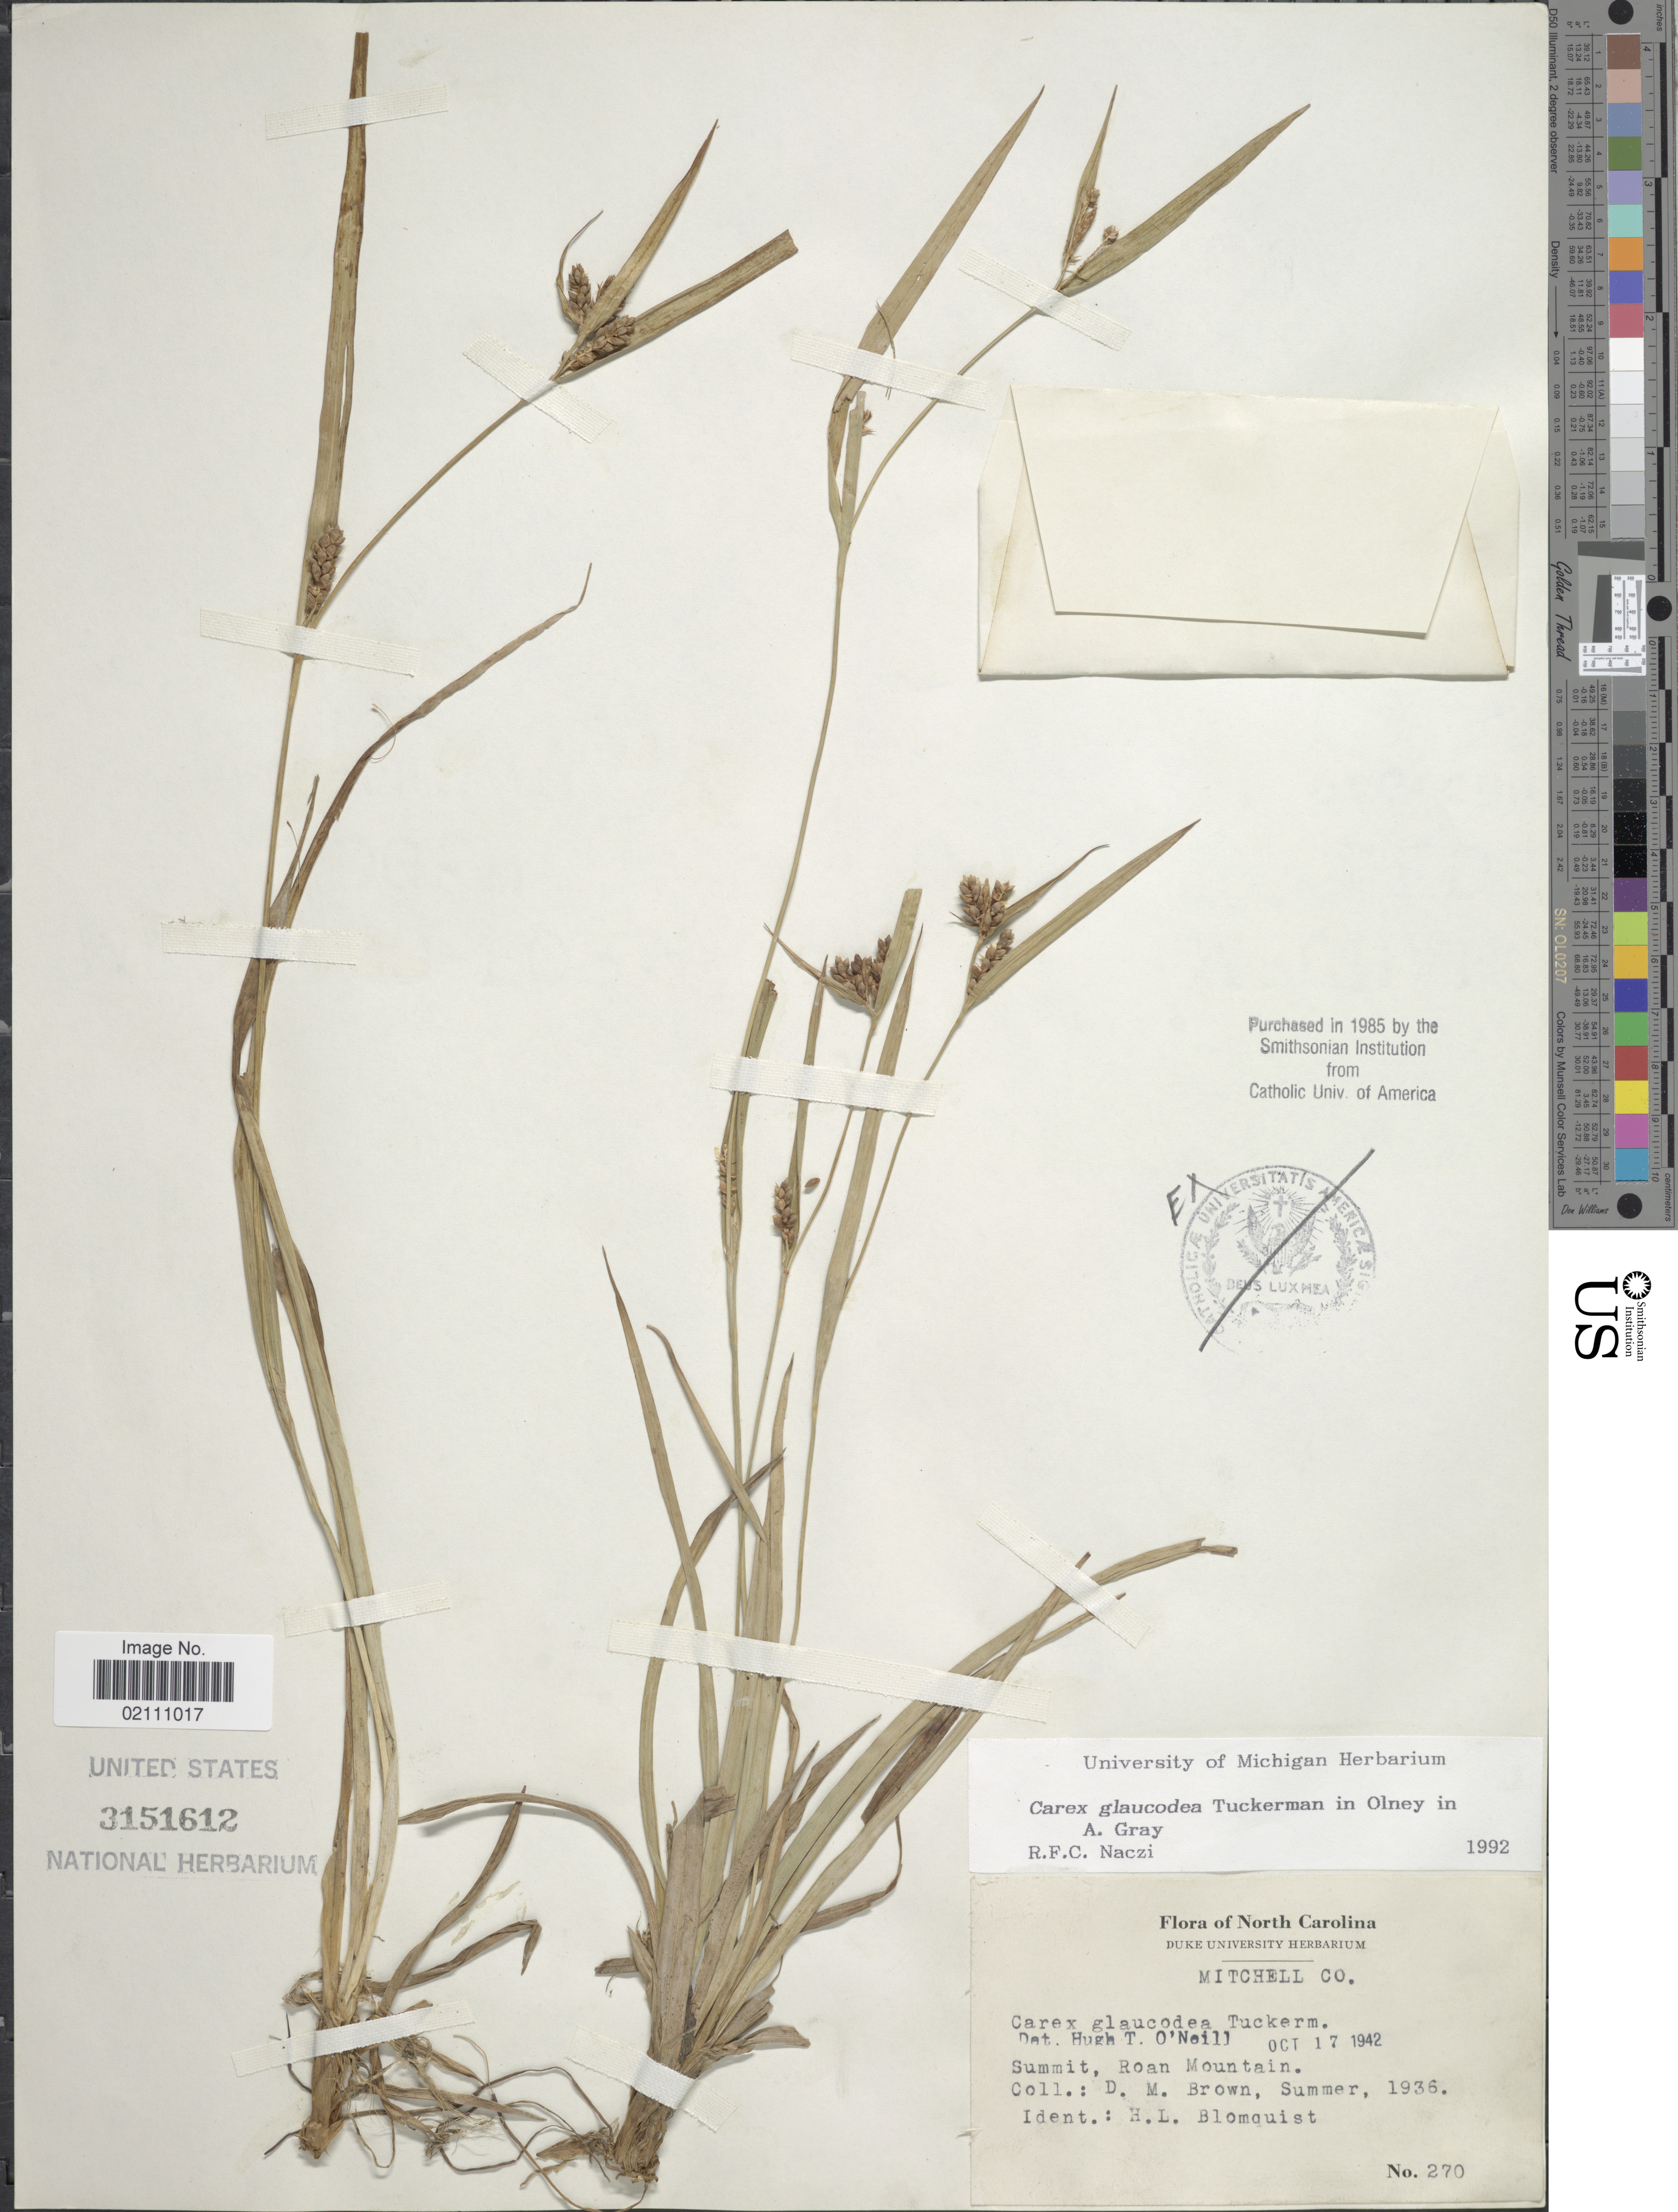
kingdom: Plantae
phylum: Tracheophyta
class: Liliopsida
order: Poales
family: Cyperaceae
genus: Carex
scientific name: Carex glaucodea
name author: Tuck. ex Olney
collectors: D. M. Brown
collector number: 270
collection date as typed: Summer 1936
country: United States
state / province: North Carolina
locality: Mitchell Co., Summit, Roan Mountain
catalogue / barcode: US 3151612